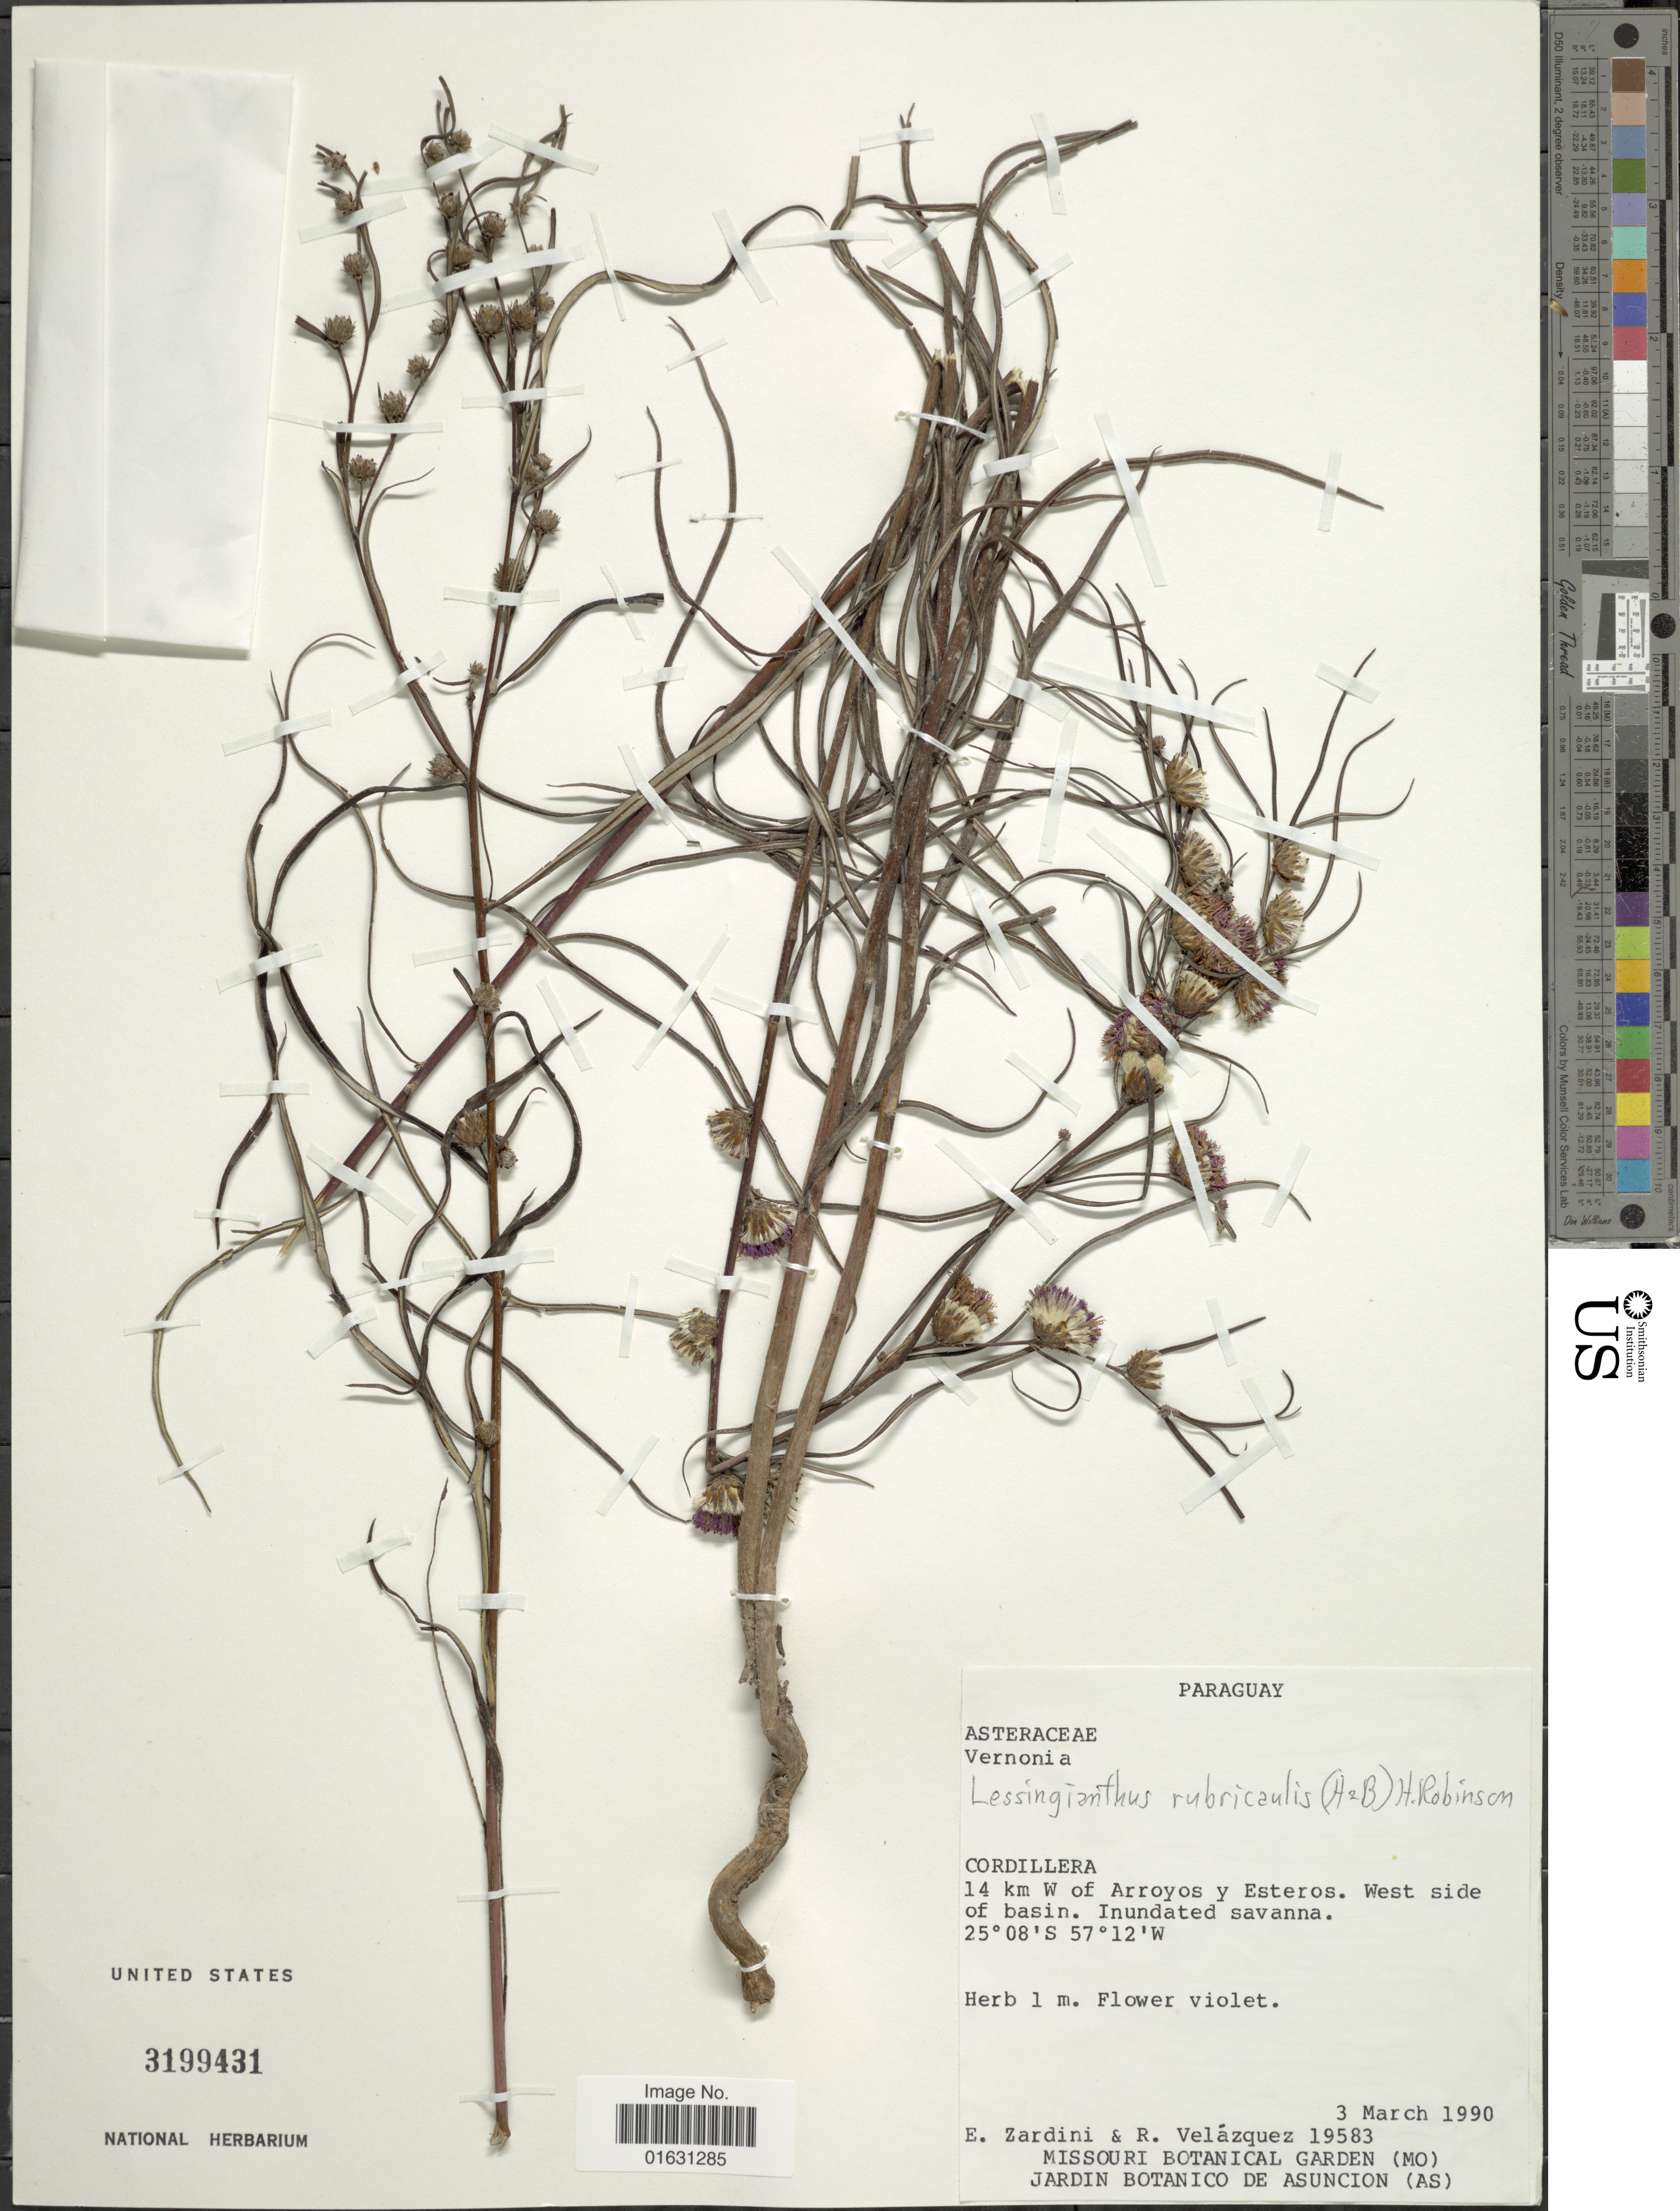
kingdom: Plantae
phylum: Tracheophyta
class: Magnoliopsida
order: Asterales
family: Asteraceae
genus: Lessingianthus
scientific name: Lessingianthus rubricaulis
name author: (Humb. & Bonpl.) H. Rob.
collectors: E. M. Zardini & R. Velázquez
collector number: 19583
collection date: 1990-03-03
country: Paraguay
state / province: Cordillera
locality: Cordillera, 14 km W of Arroyos y Esteros, West side of basin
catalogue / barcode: US 3199431